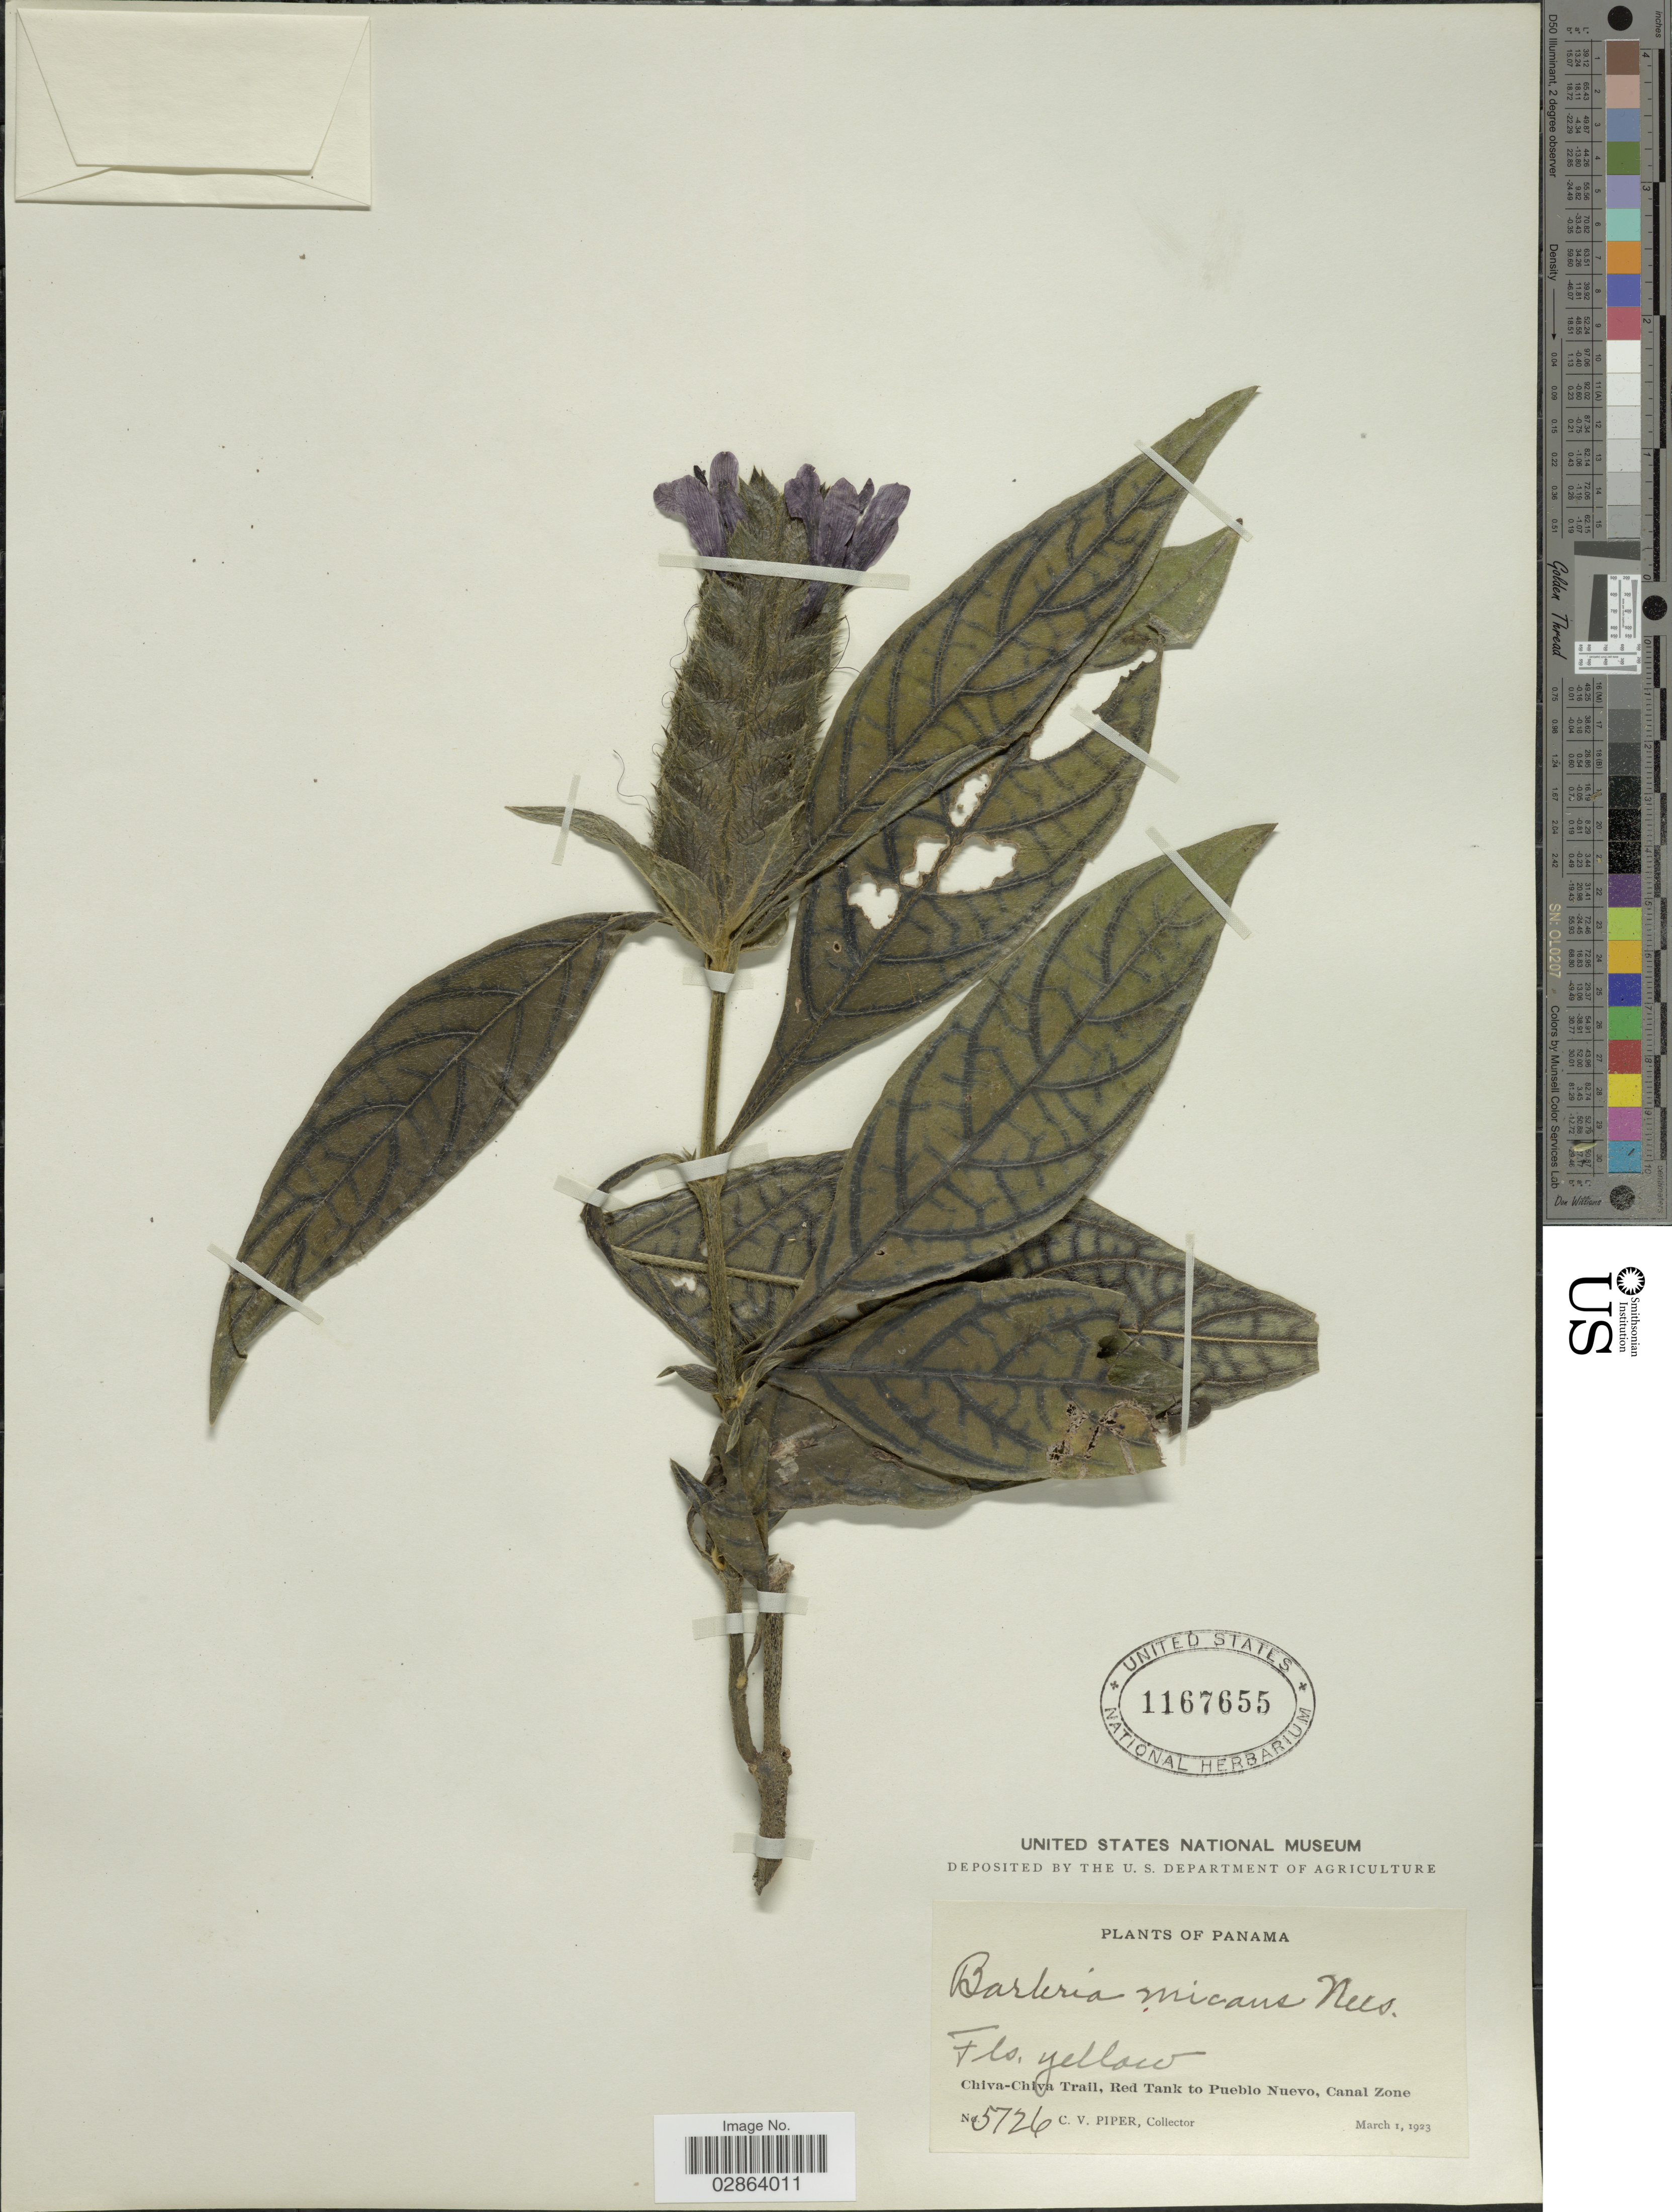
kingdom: Plantae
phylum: Tracheophyta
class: Magnoliopsida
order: Lamiales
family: Acanthaceae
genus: Barleria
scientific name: Barleria oenotheroides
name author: Dum. Cours.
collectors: C. V. Piper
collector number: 5726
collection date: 1923-03-01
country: Panama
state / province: Panamá / Panamá Oeste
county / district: Canal Zone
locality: Chiva-Chiva Trail, Red Tank to Pueblo Nuevo.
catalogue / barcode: US 1167655